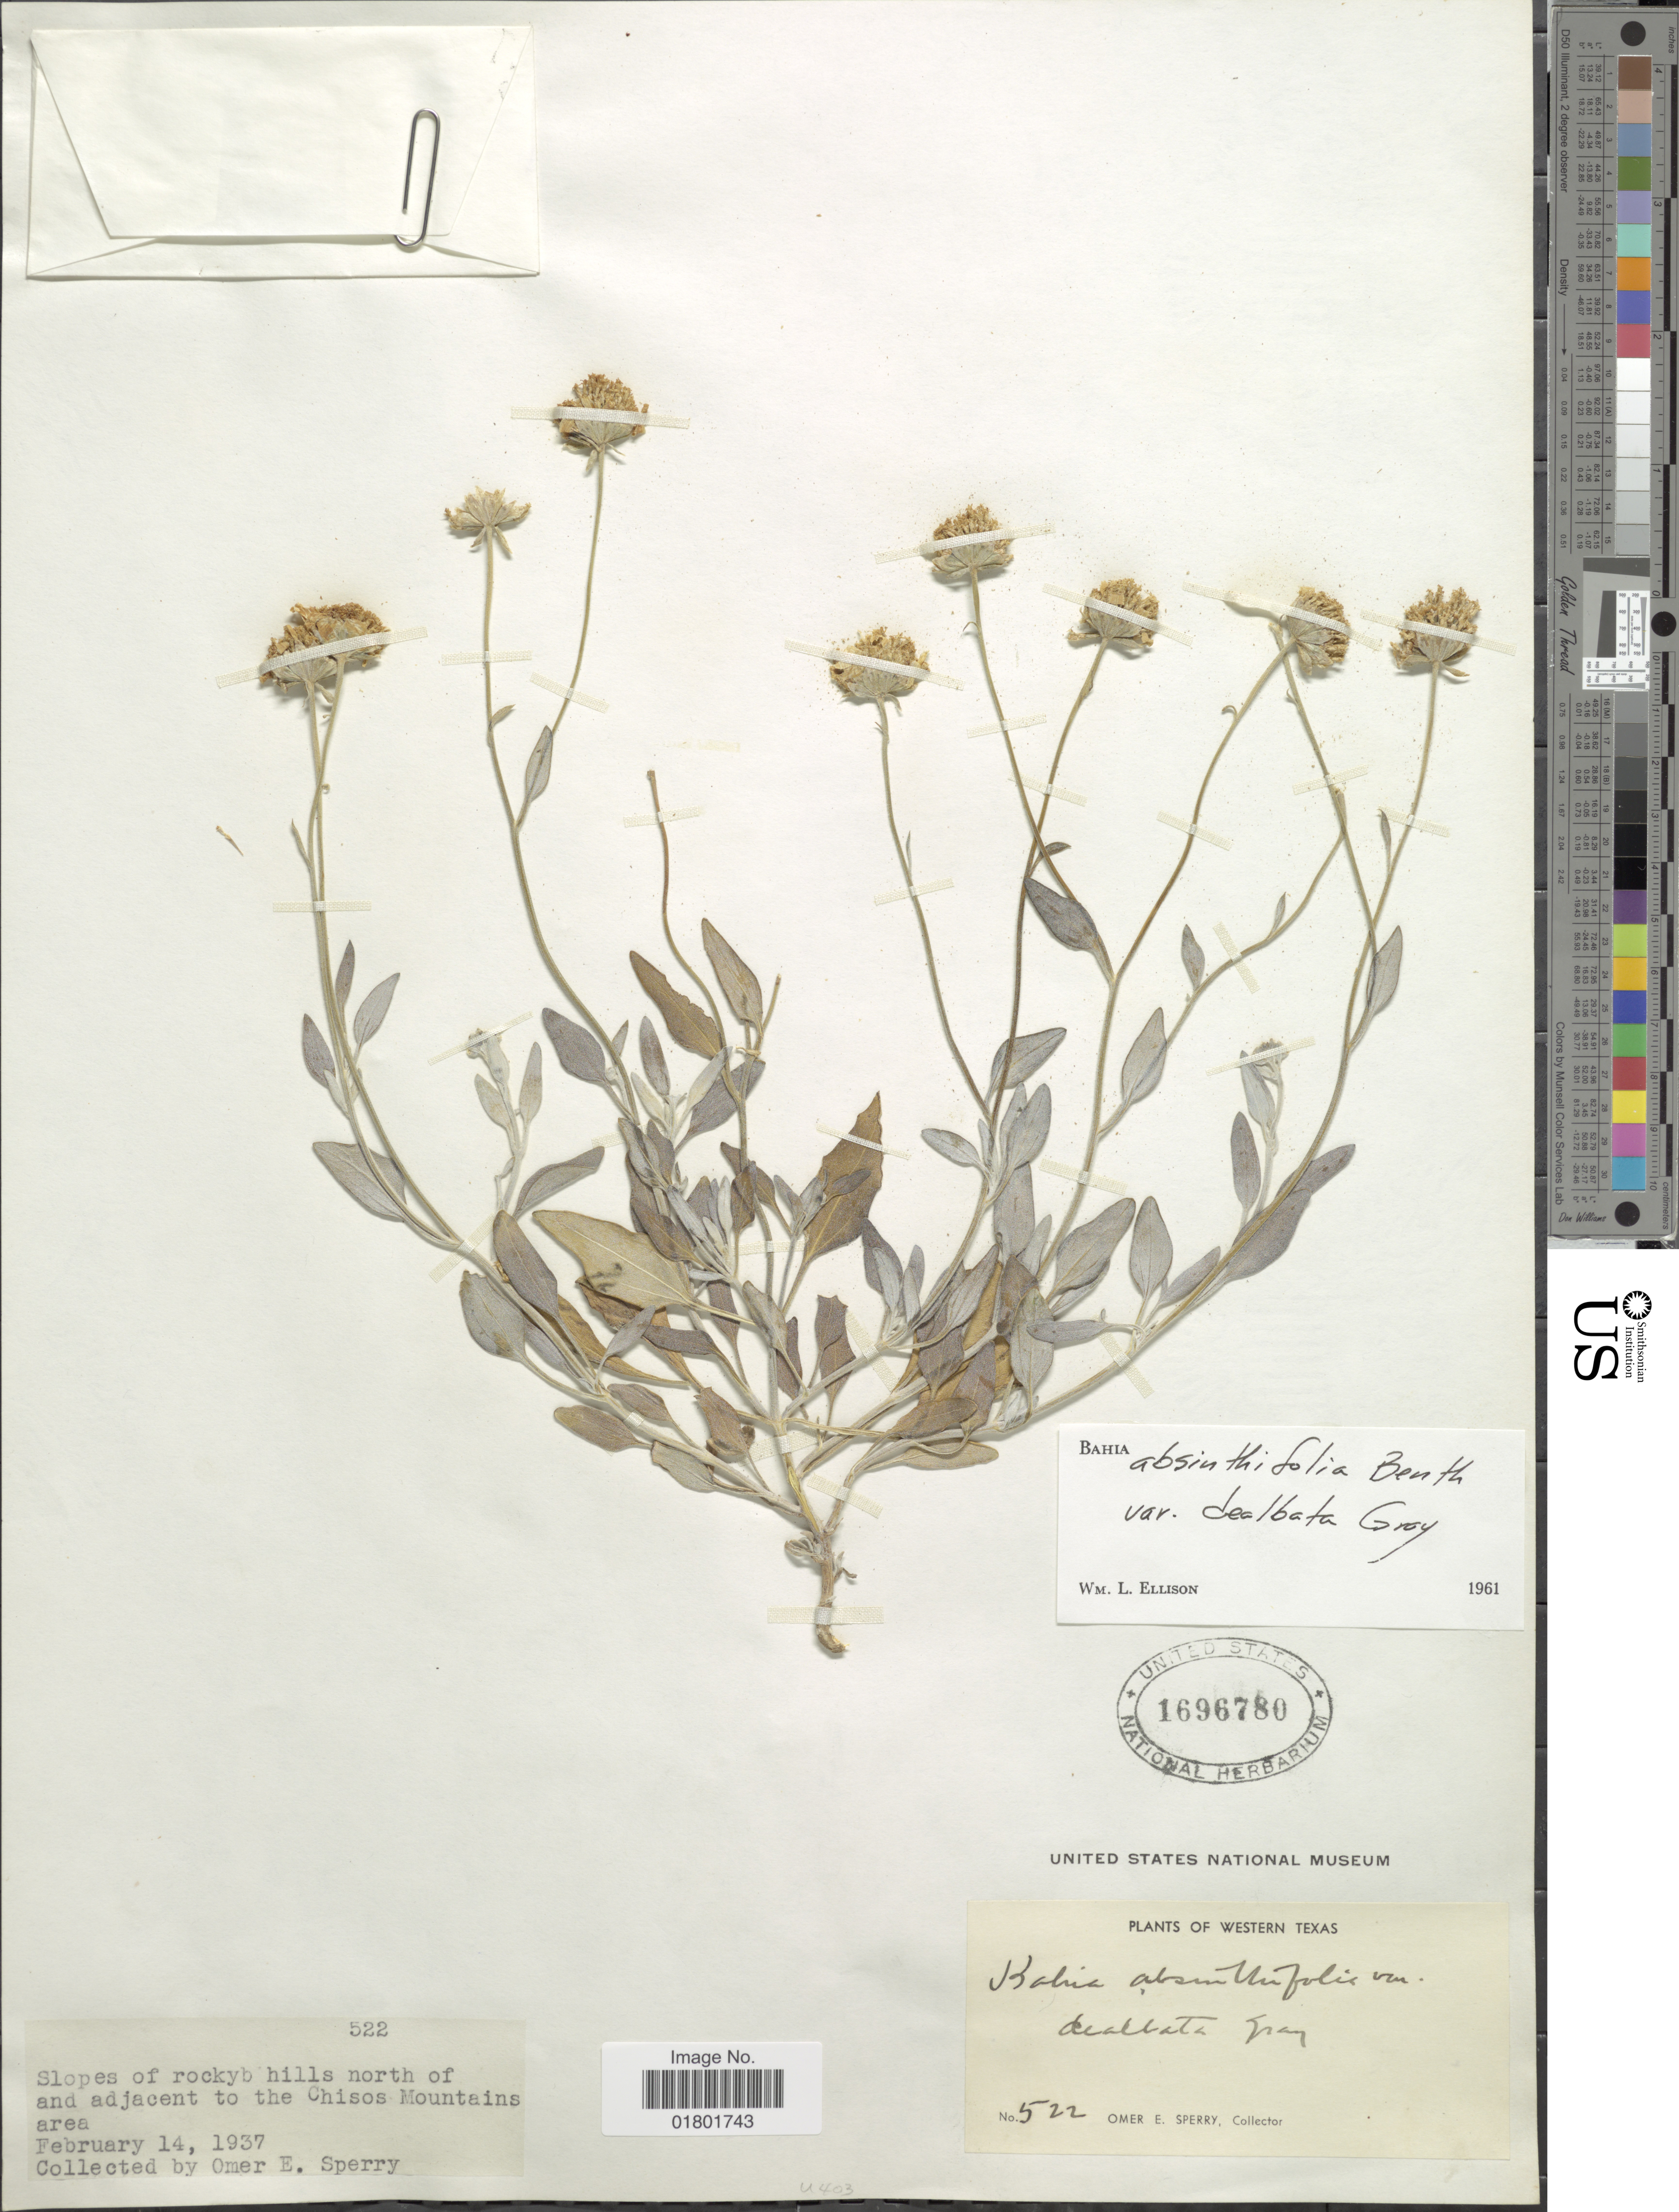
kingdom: Plantae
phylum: Tracheophyta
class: Magnoliopsida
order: Asterales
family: Asteraceae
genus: Bahia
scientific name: Bahia absinthifolia var. dealbata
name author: A. Gray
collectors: O. E. Sperry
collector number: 522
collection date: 1937-02-14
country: United States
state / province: Texas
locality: Western Texas, slopes of rocky hills north of and adjacent to the Chisos Mountains area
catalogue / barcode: US 1696780